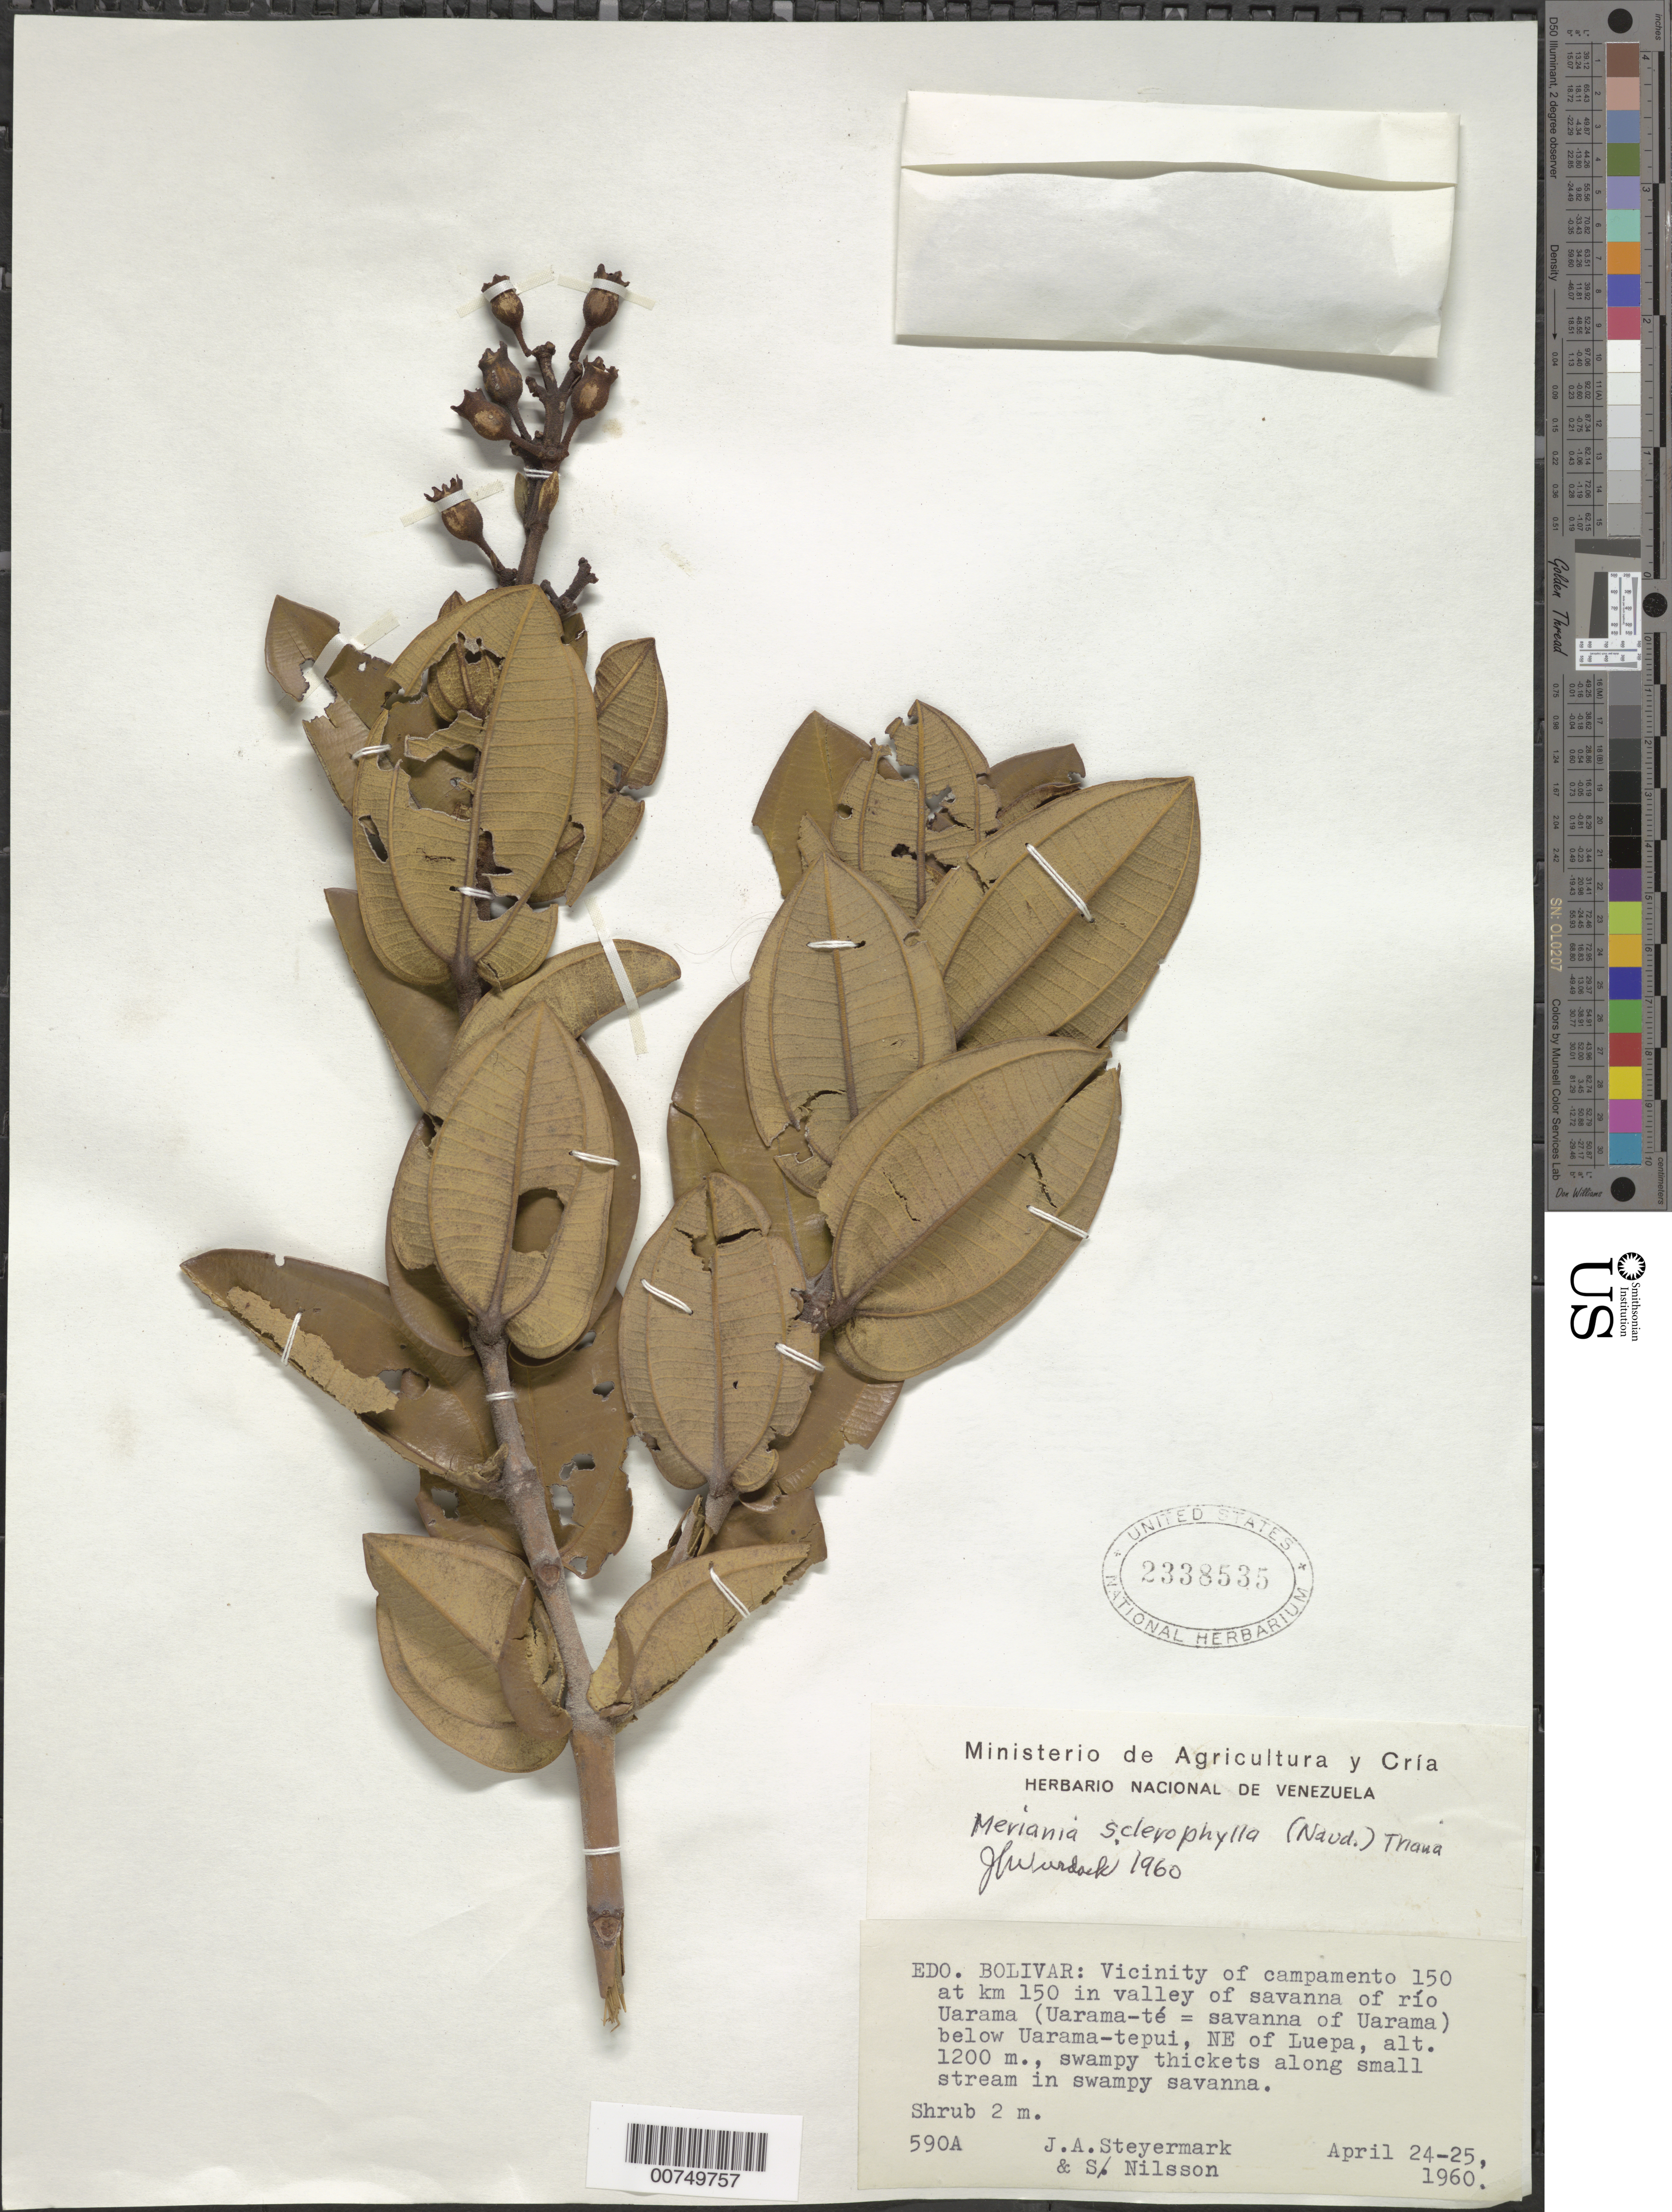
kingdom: Plantae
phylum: Tracheophyta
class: Magnoliopsida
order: Myrtales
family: Melastomataceae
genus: Meriania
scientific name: Meriania sclerophylla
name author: Triana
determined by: Wurdack, John J., (US), US (UNITED STATES)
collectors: J. Steyermark & S. Nilsson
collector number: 60 590 A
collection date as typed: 24-Apr-60 to 25-Apr-60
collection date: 1960-04-24/1960-04-25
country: Venezuela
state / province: Bolívar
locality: Río Uarama, below Uarama-tepuí, NE of Luepa, vic. of road campamento 150 at km 150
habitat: Swampy thickets along small stream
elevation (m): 1220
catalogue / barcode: US 2338535